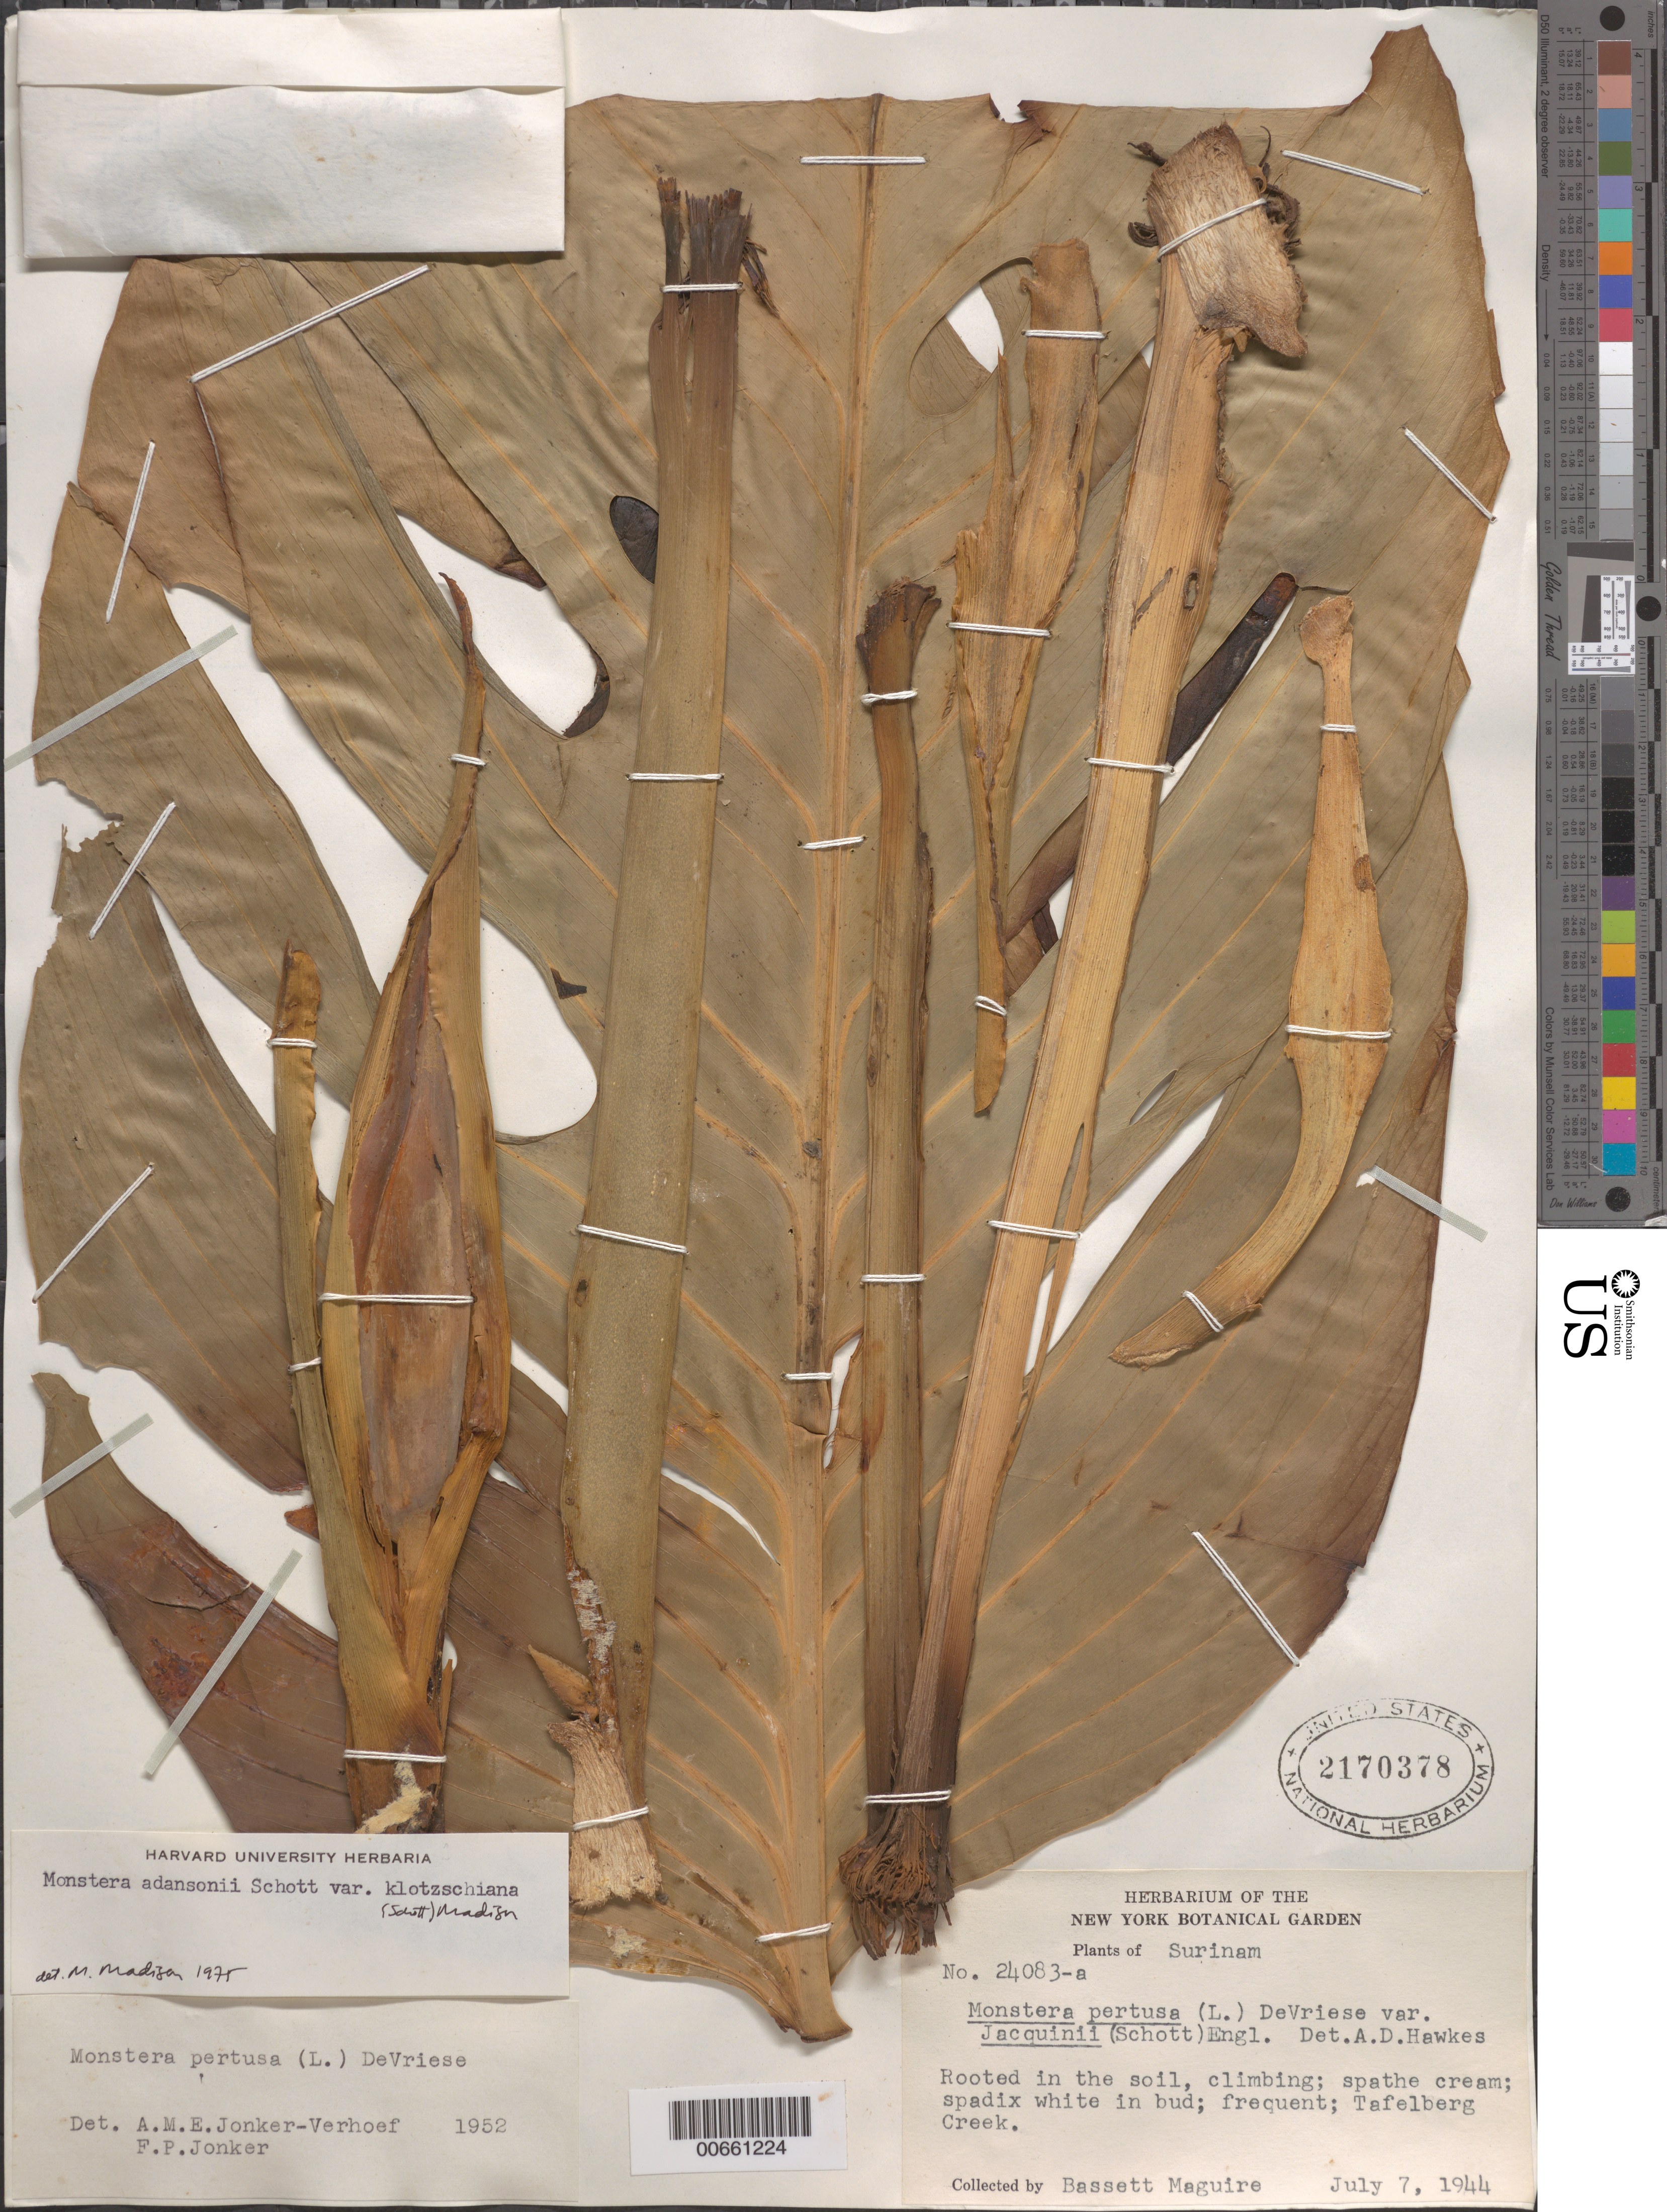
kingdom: Plantae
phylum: Tracheophyta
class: Liliopsida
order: Alismatales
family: Araceae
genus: Monstera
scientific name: Monstera adansonii var. klotzschiana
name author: (Schott) Madison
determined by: Madison, Michael T.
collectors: B. Maguire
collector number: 24083 a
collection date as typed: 7-Jul-44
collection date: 1944-07-07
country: Suriname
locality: Saramacca River, Tafelberg Creek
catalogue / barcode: US 2170378